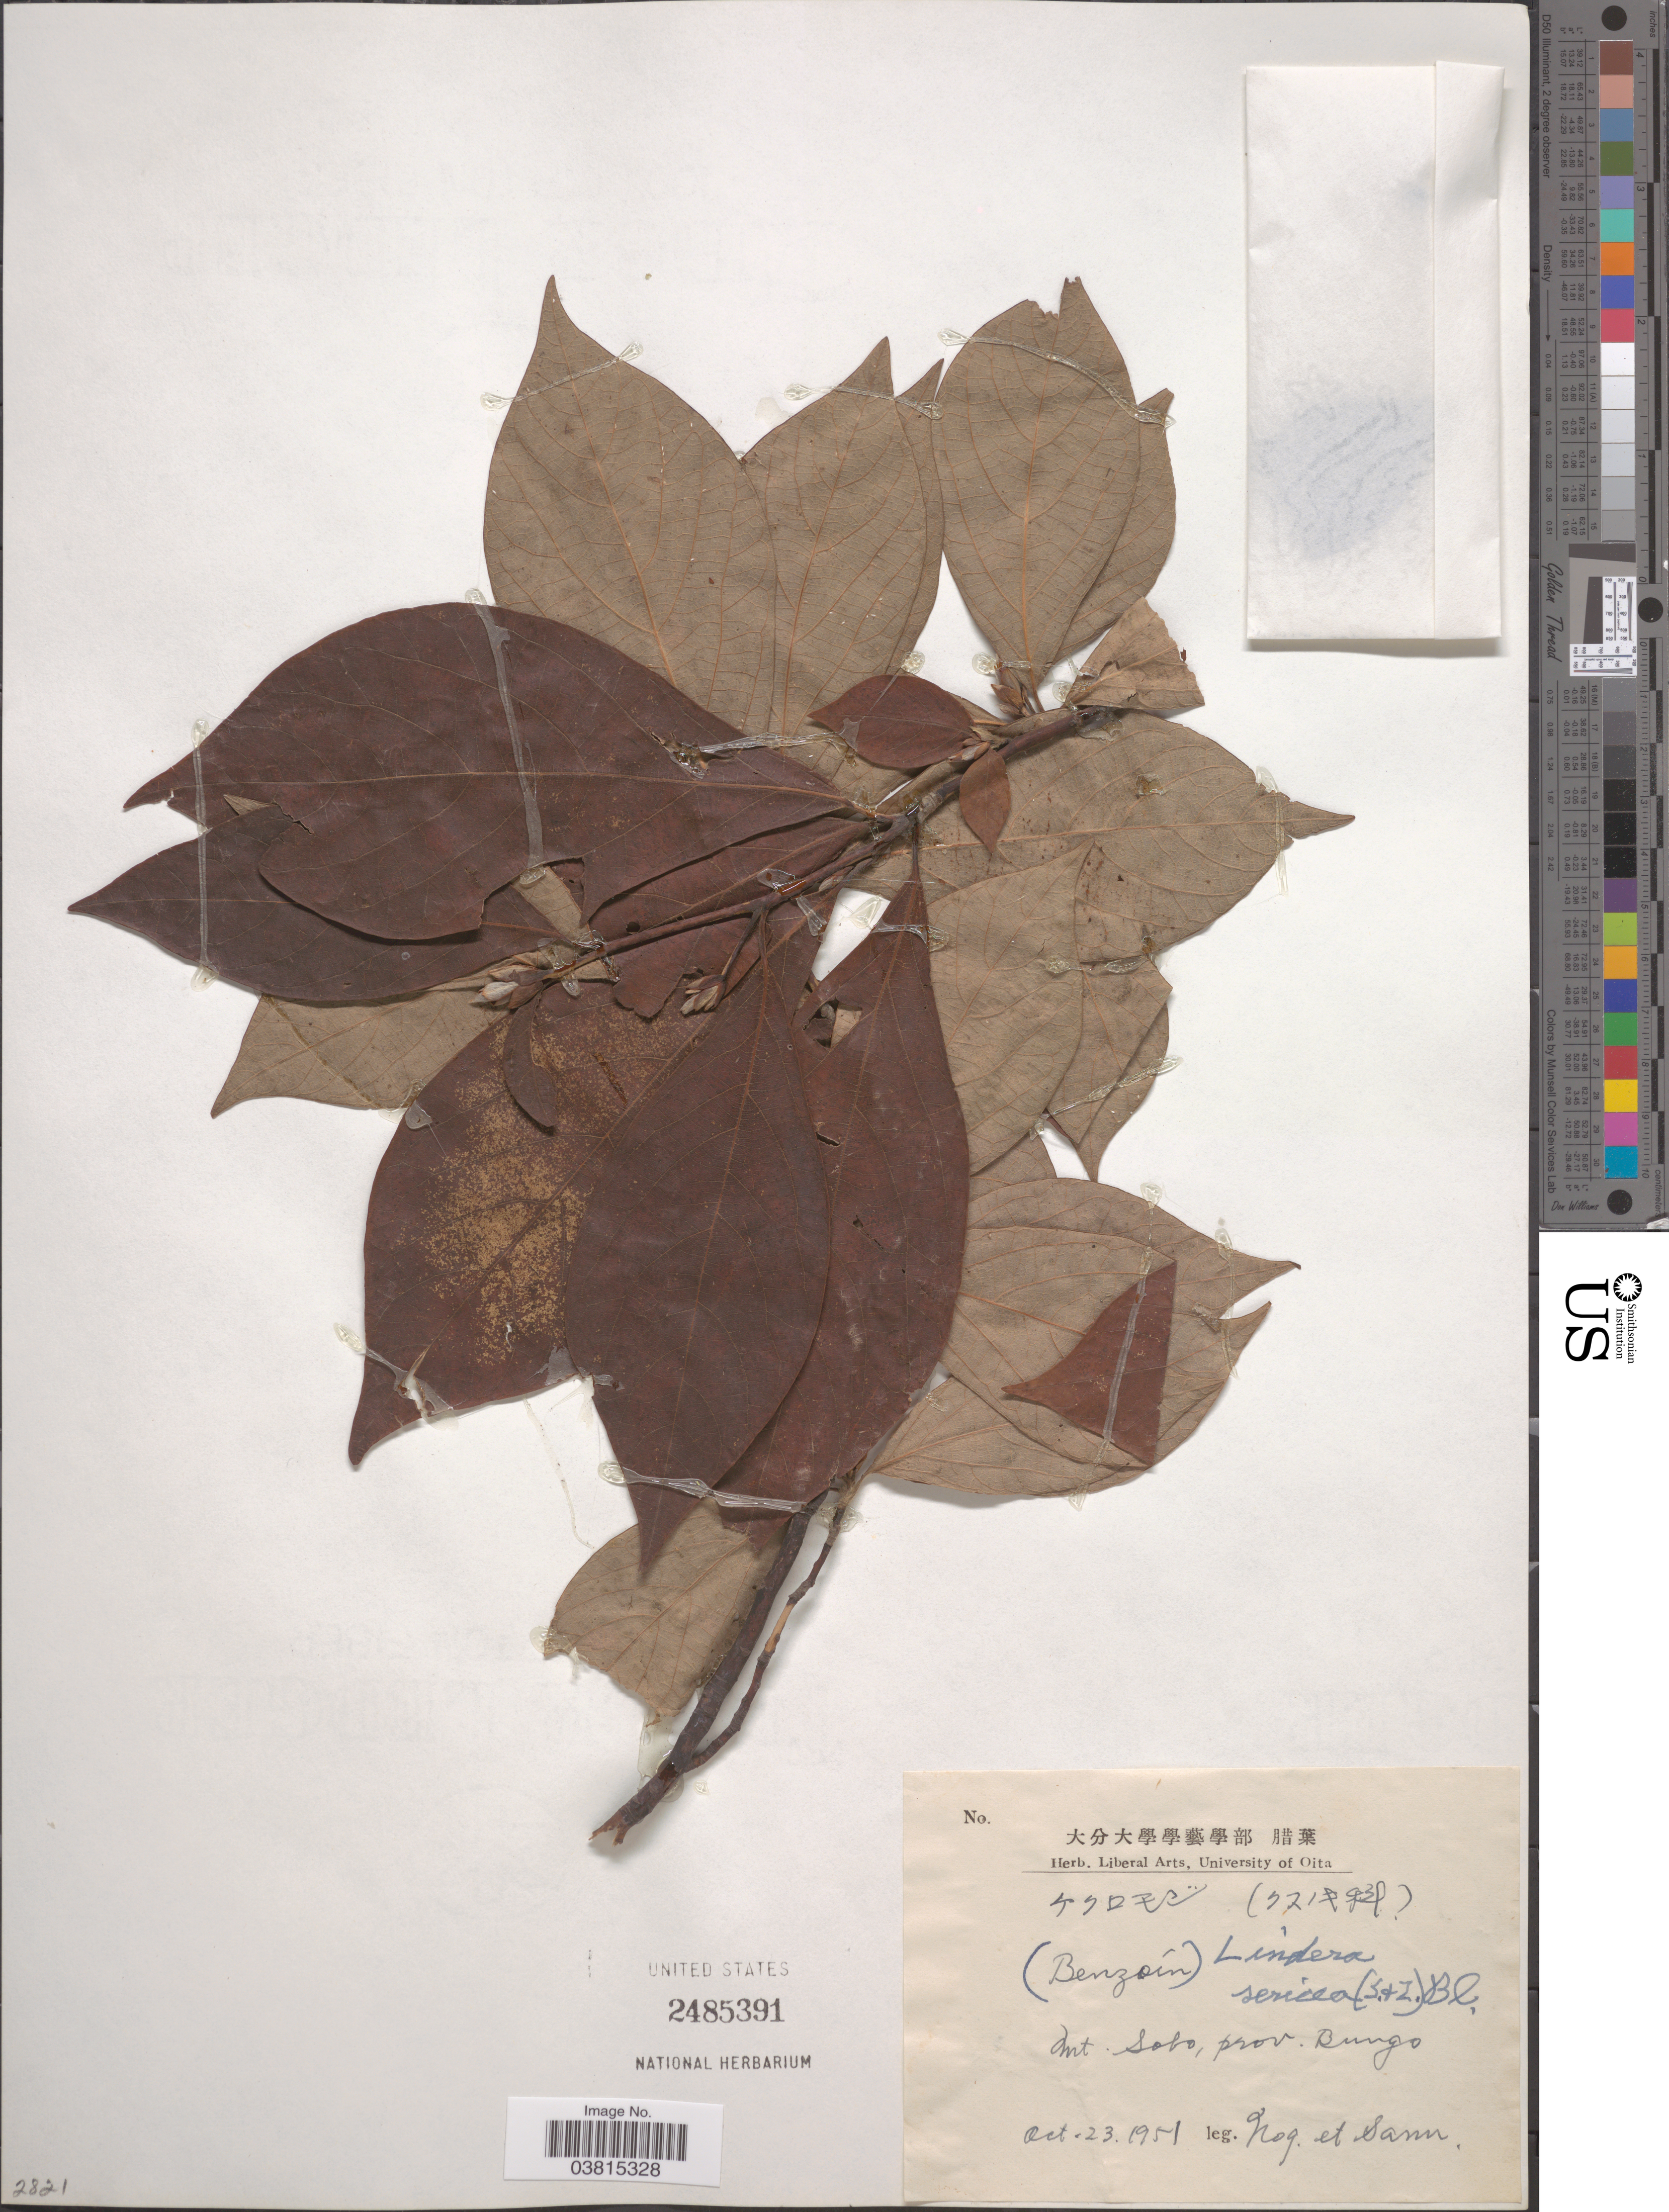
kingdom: Plantae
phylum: Tracheophyta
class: Magnoliopsida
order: Laurales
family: Lauraceae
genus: Lindera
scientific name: Lindera sericea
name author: Blume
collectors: Nog. & Sann.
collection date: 1951-10-23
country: Japan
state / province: Oita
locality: Mt. Sobo, prov. Bungo.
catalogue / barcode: US 2485391